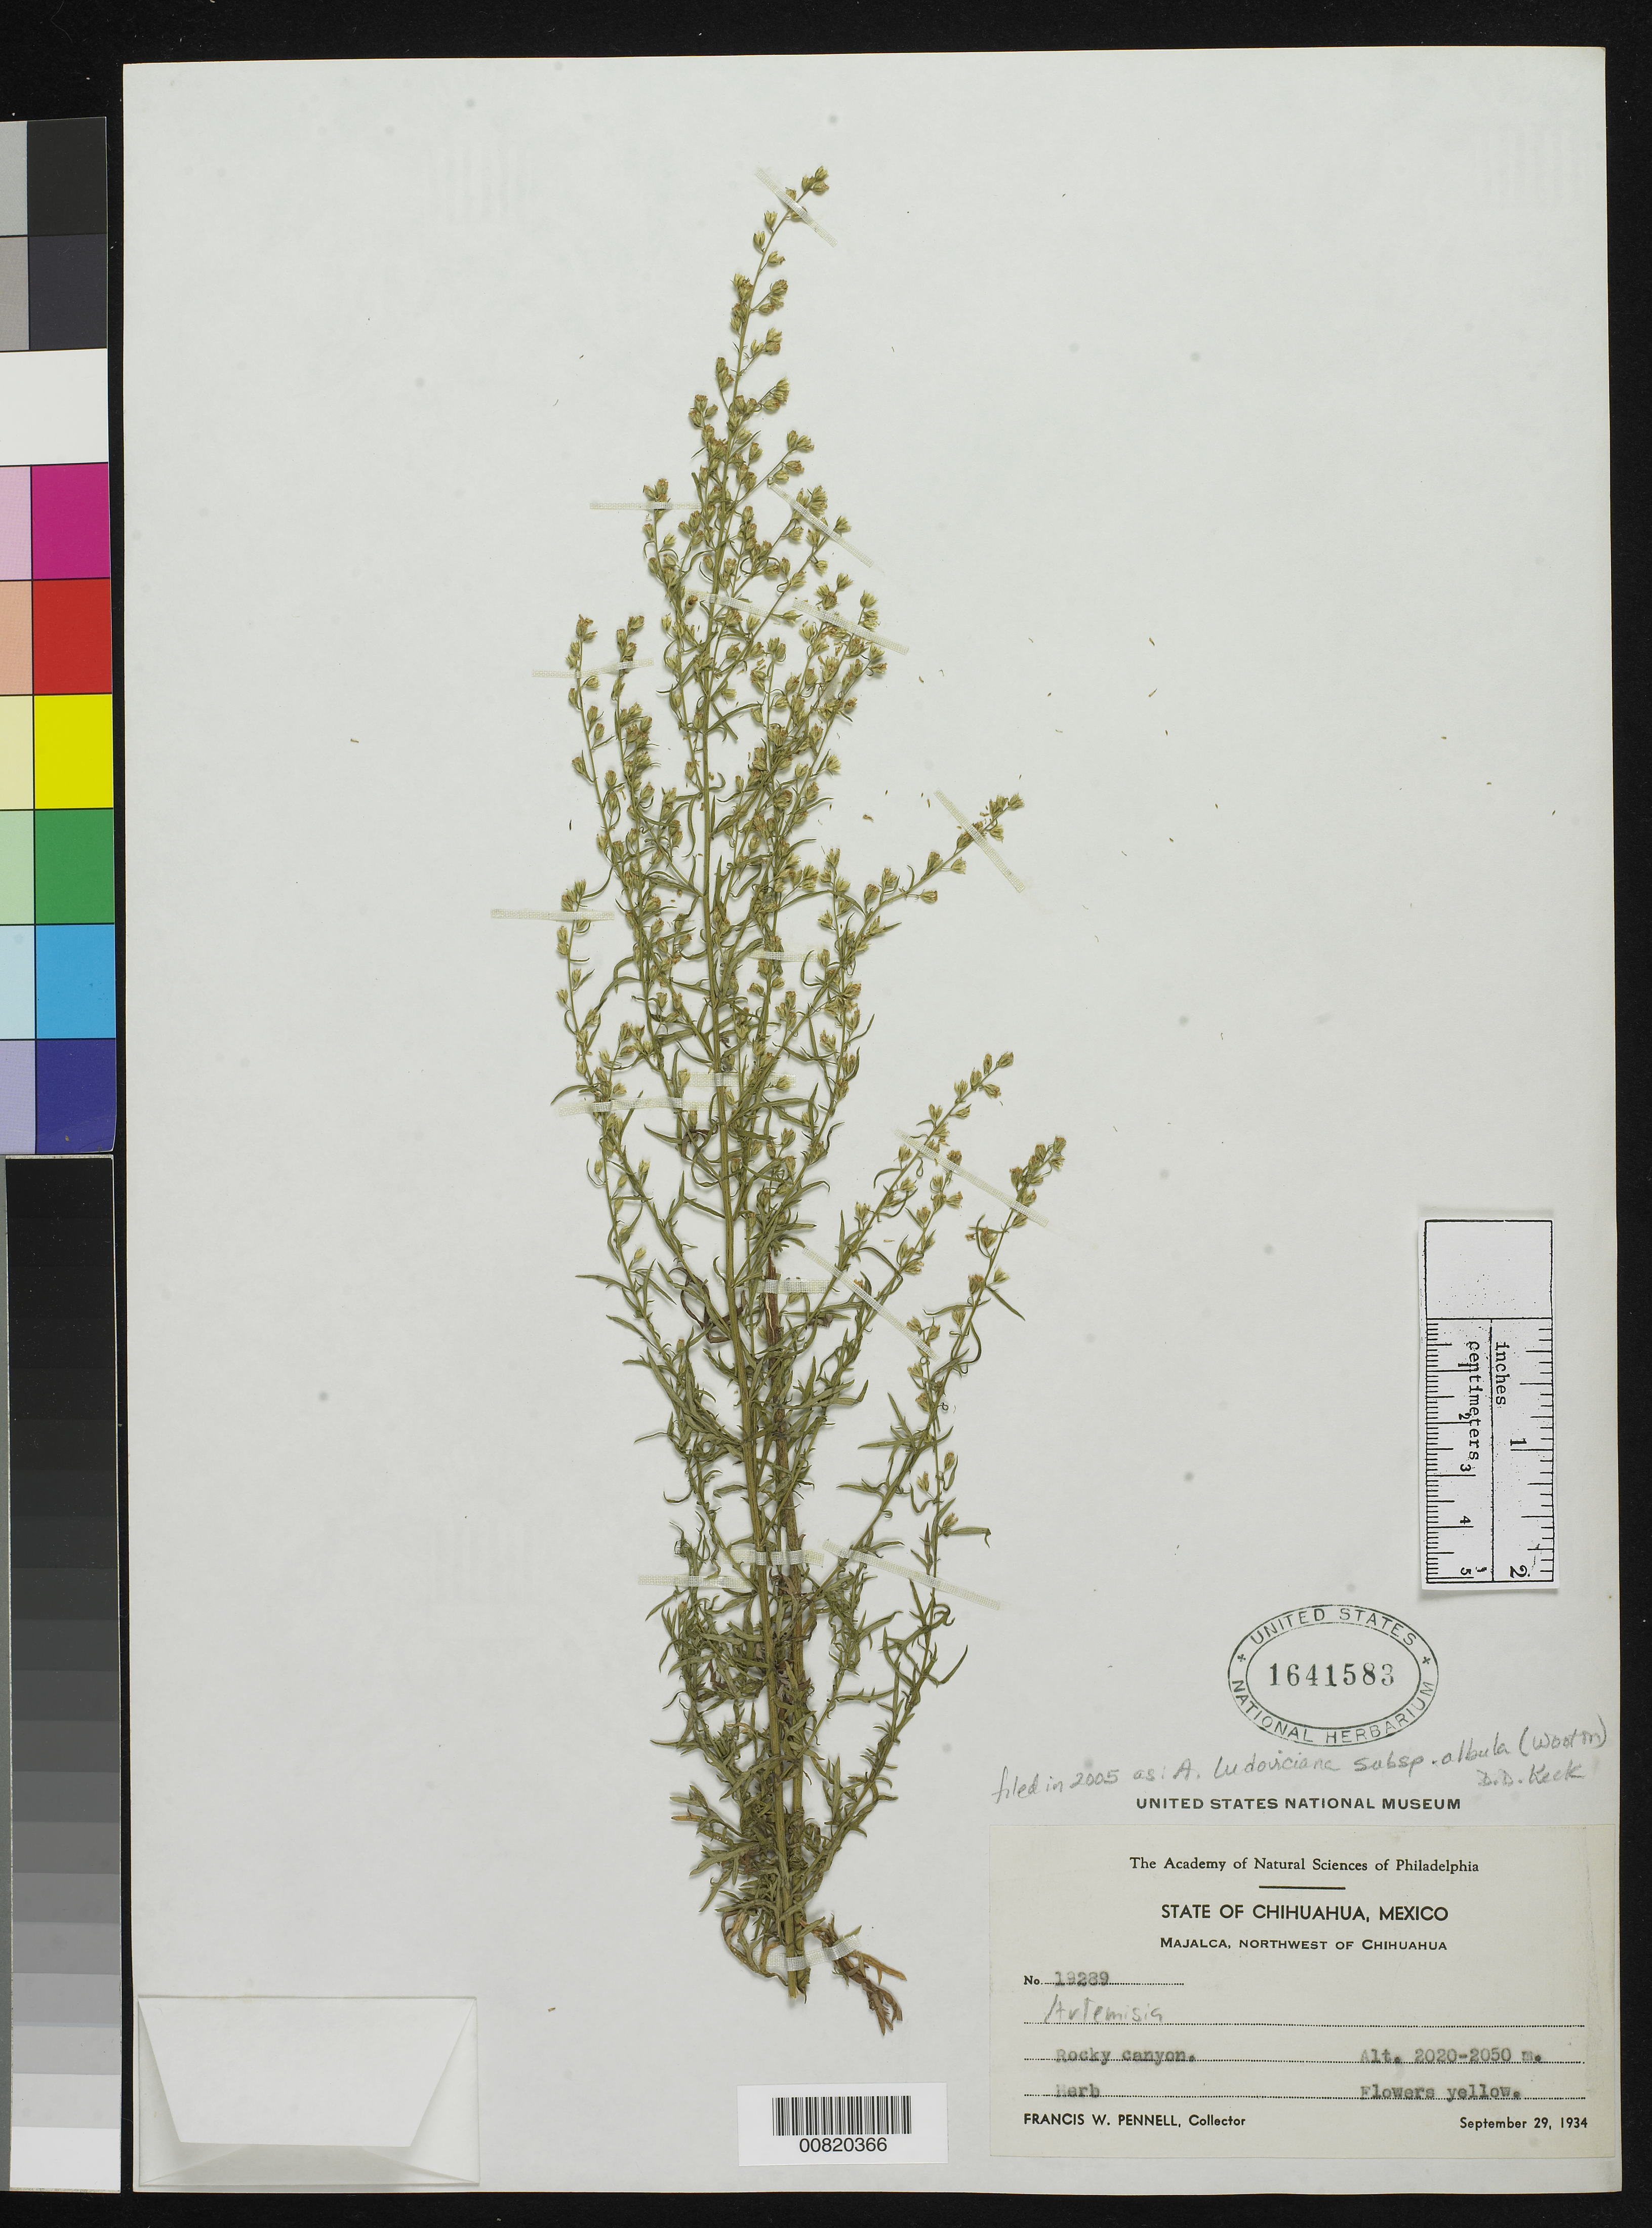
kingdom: Plantae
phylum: Tracheophyta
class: Magnoliopsida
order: Asterales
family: Asteraceae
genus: Artemisia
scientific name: Artemisia ludoviciana subsp. albula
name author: (Wooton) D.D. Keck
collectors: F. W. Pennell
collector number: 19289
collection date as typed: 29 Sep 1934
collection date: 1934-09-29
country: Mexico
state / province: Chihuahua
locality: Majalca, Northwest of Chihuahua.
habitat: Rocky canyon.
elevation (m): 2050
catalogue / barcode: US 1641583